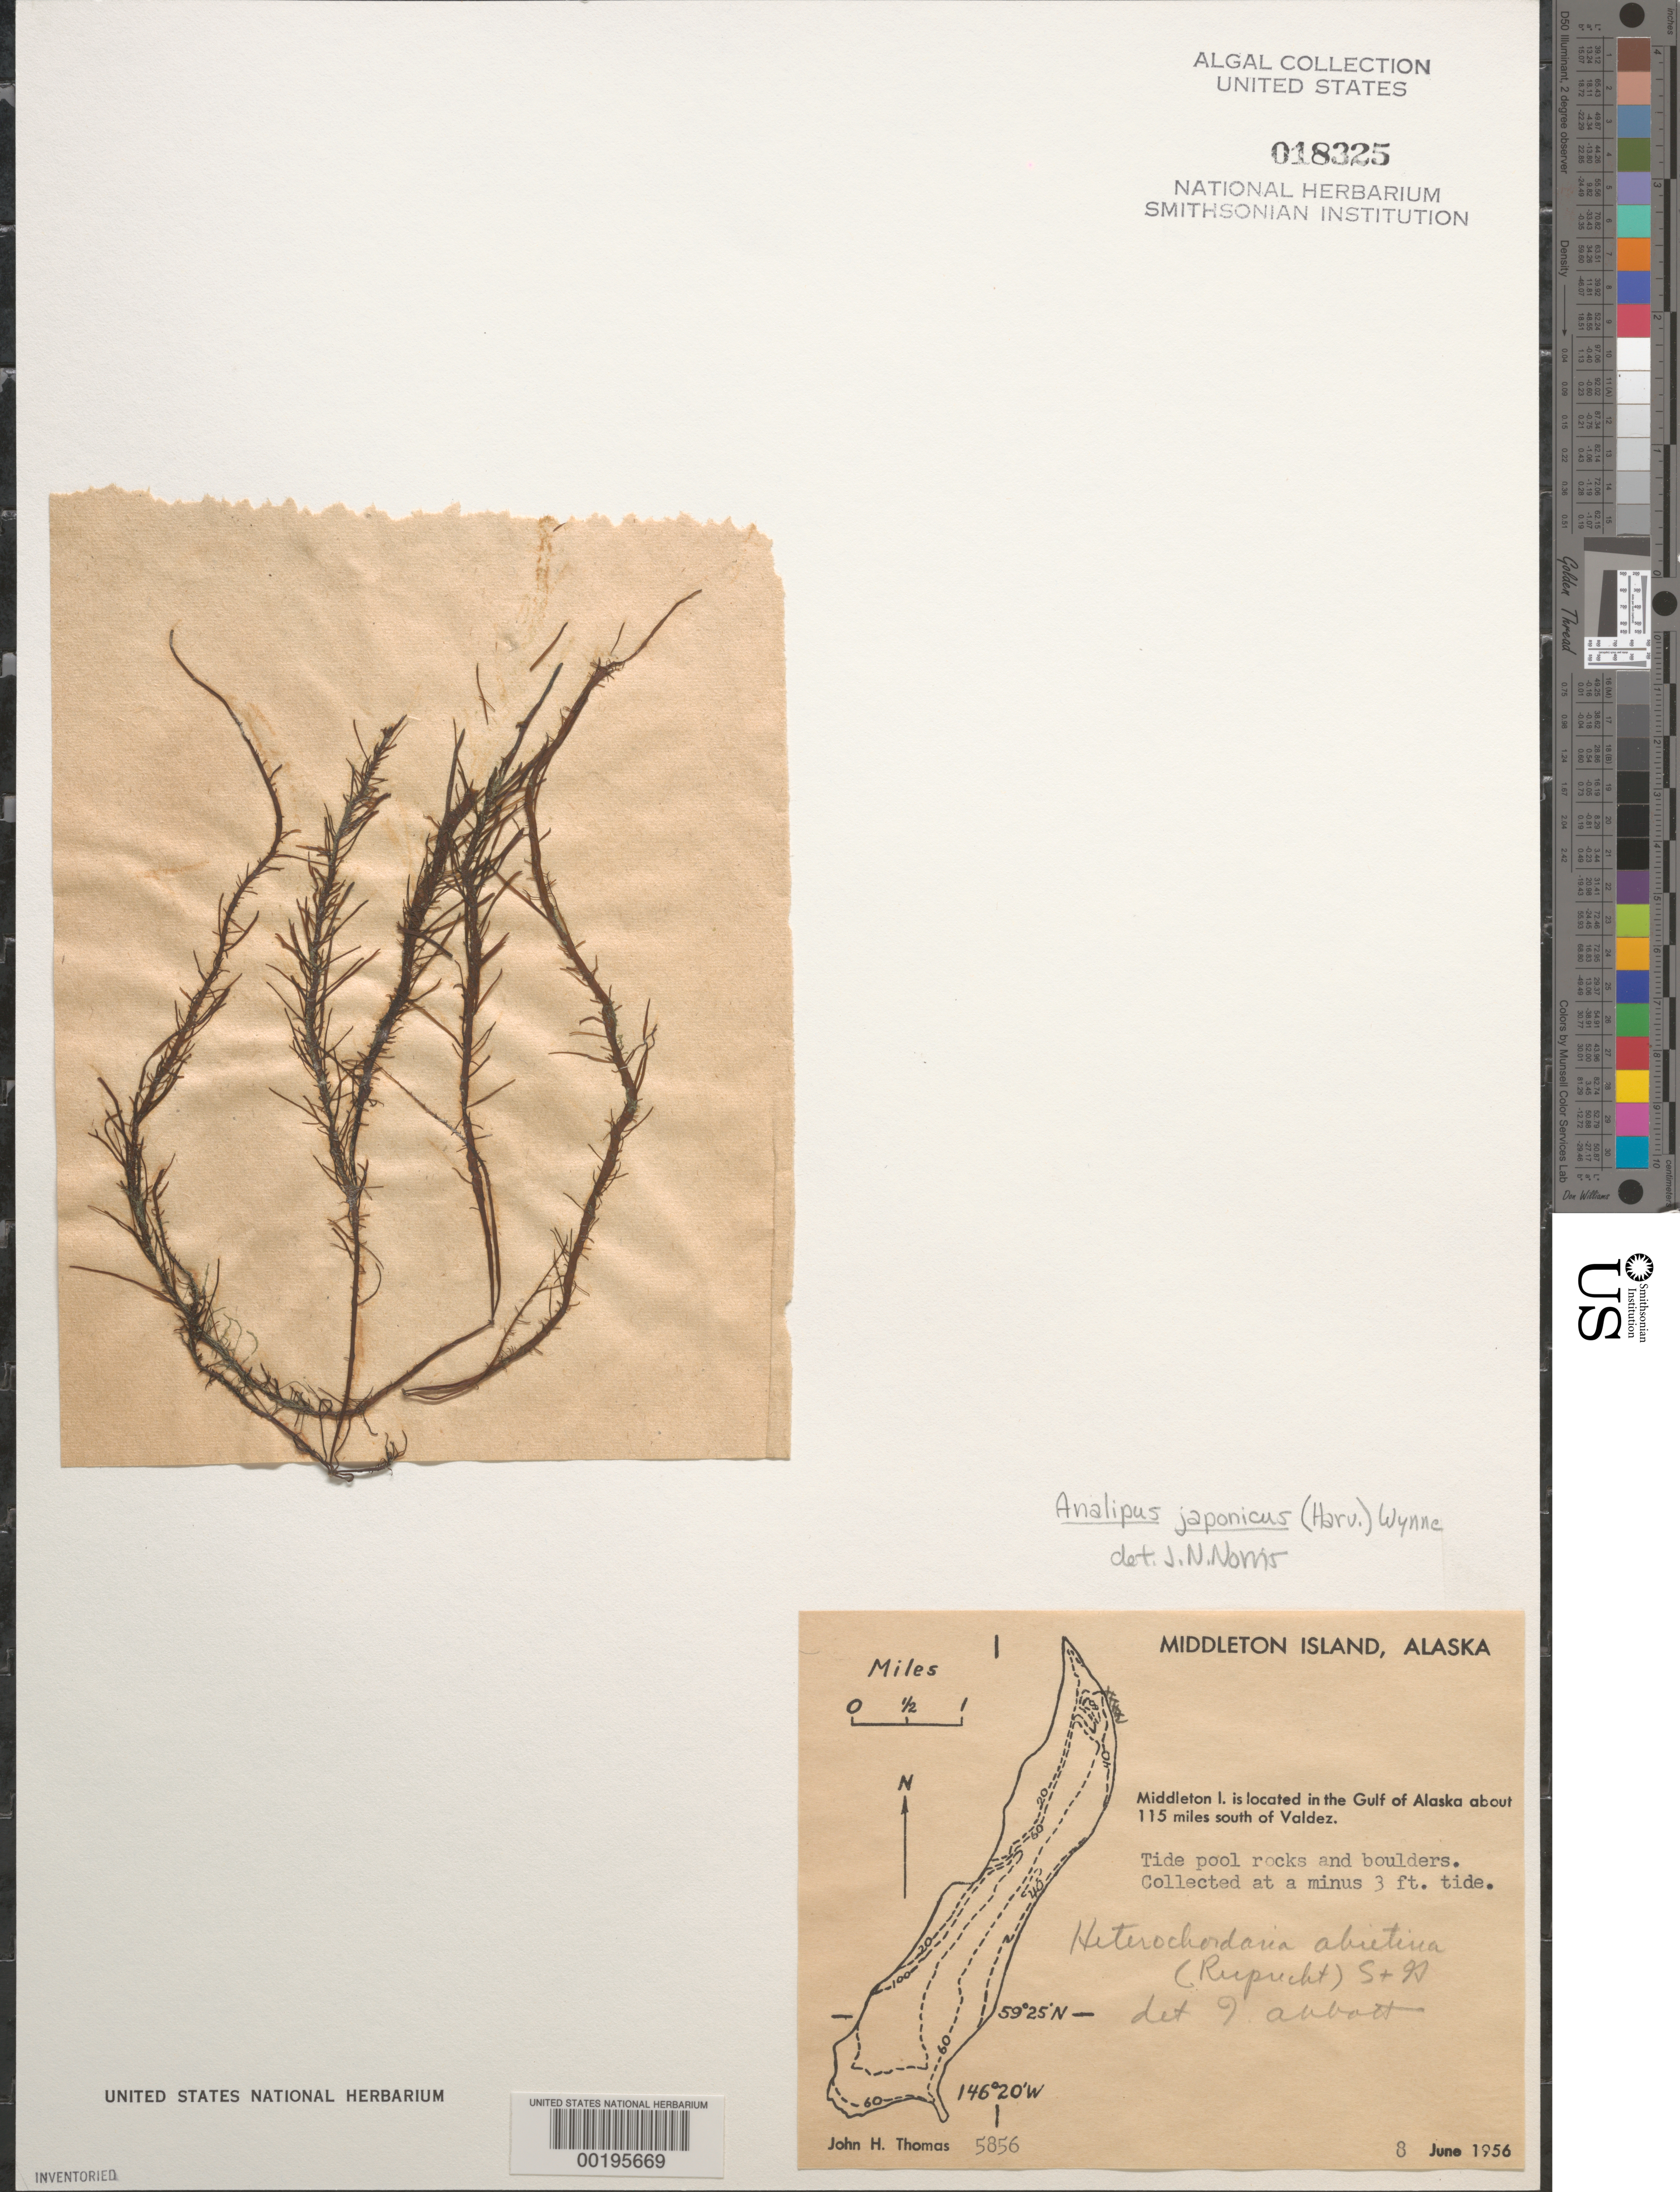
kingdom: Chromista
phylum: Ochrophyta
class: Phaeophyceae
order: Ectocarpales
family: Chordariaceae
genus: Analipus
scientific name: Analipus japonicus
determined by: Norris, James N.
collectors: J. H. Thomas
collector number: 5856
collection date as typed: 08 Jun 1956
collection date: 1956-06-08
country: United States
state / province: Alaska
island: Middleton Island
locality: Gulf of Alaska, ca. 115 miles south of Valdez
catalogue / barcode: US 18325